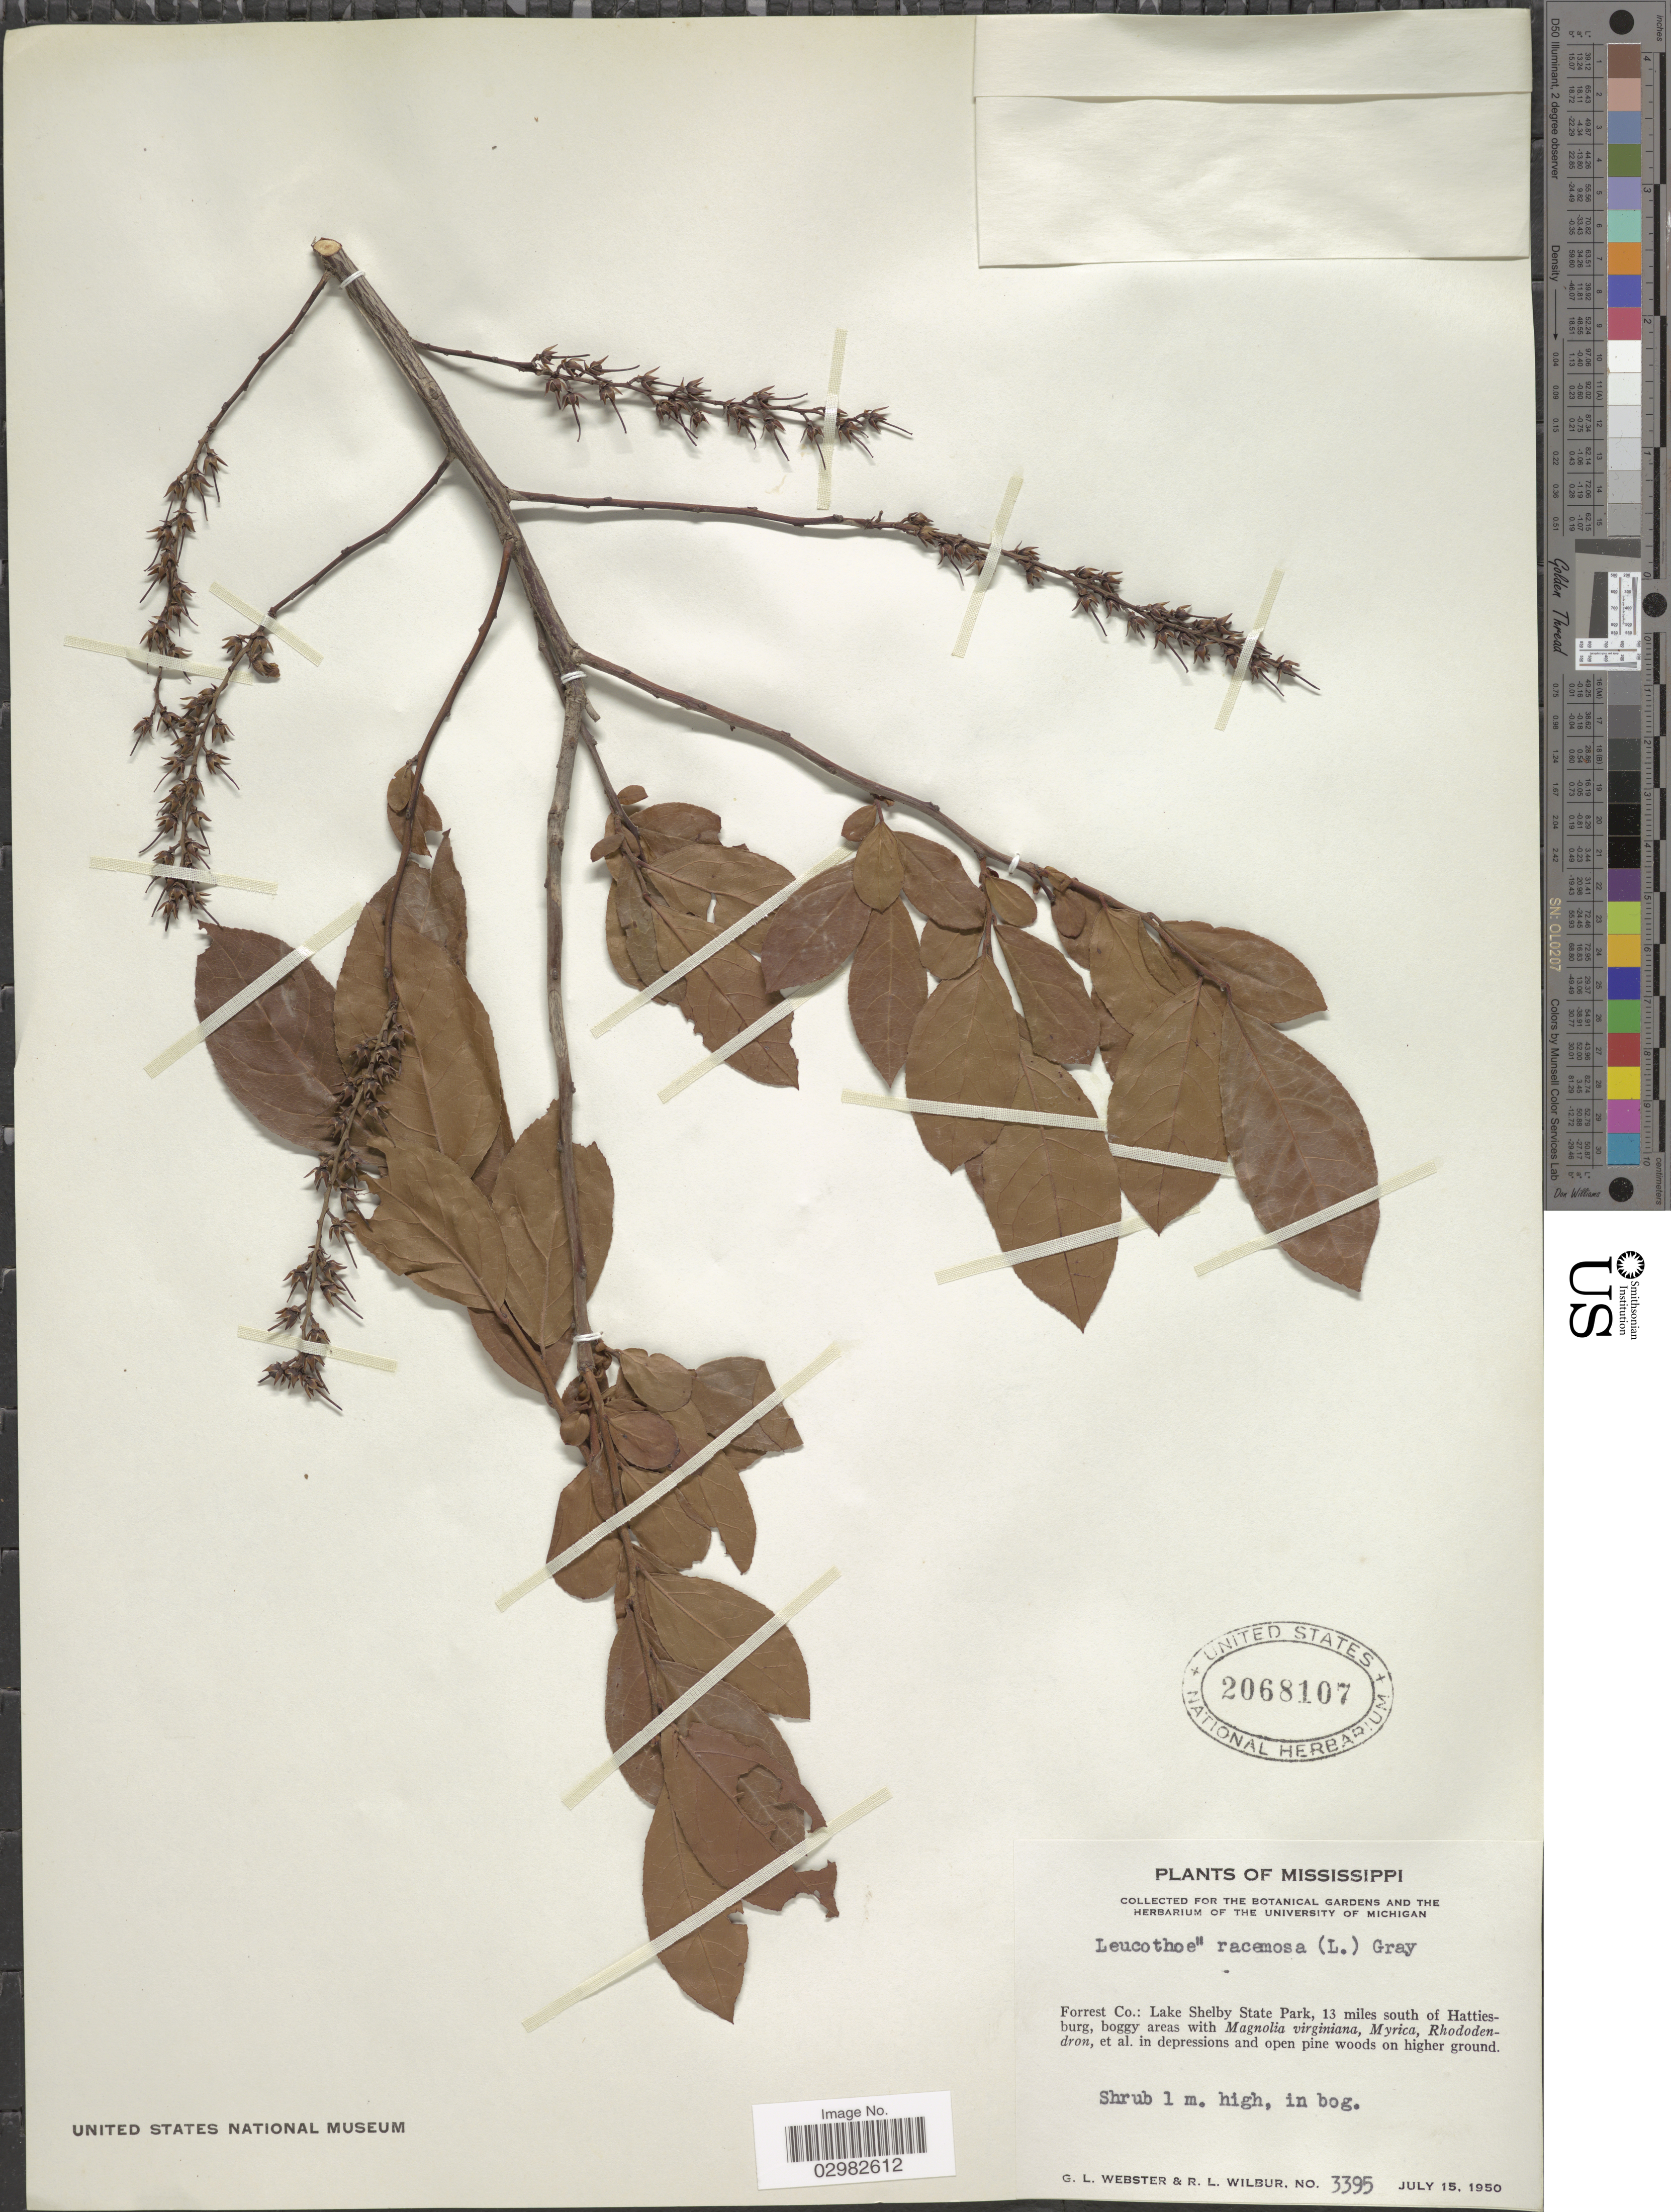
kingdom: Plantae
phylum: Tracheophyta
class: Magnoliopsida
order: Ericales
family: Ericaceae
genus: Leucothoe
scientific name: Leucothoë racemosa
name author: (L.) A. Gray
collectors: G. L. Webster & R. L. Wilbur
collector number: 3395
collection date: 1950-07-15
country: United States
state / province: Mississippi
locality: Forrest Co., Lake Shelby State Park, 13 miles south of Hattiesburg.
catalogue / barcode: US 2068107